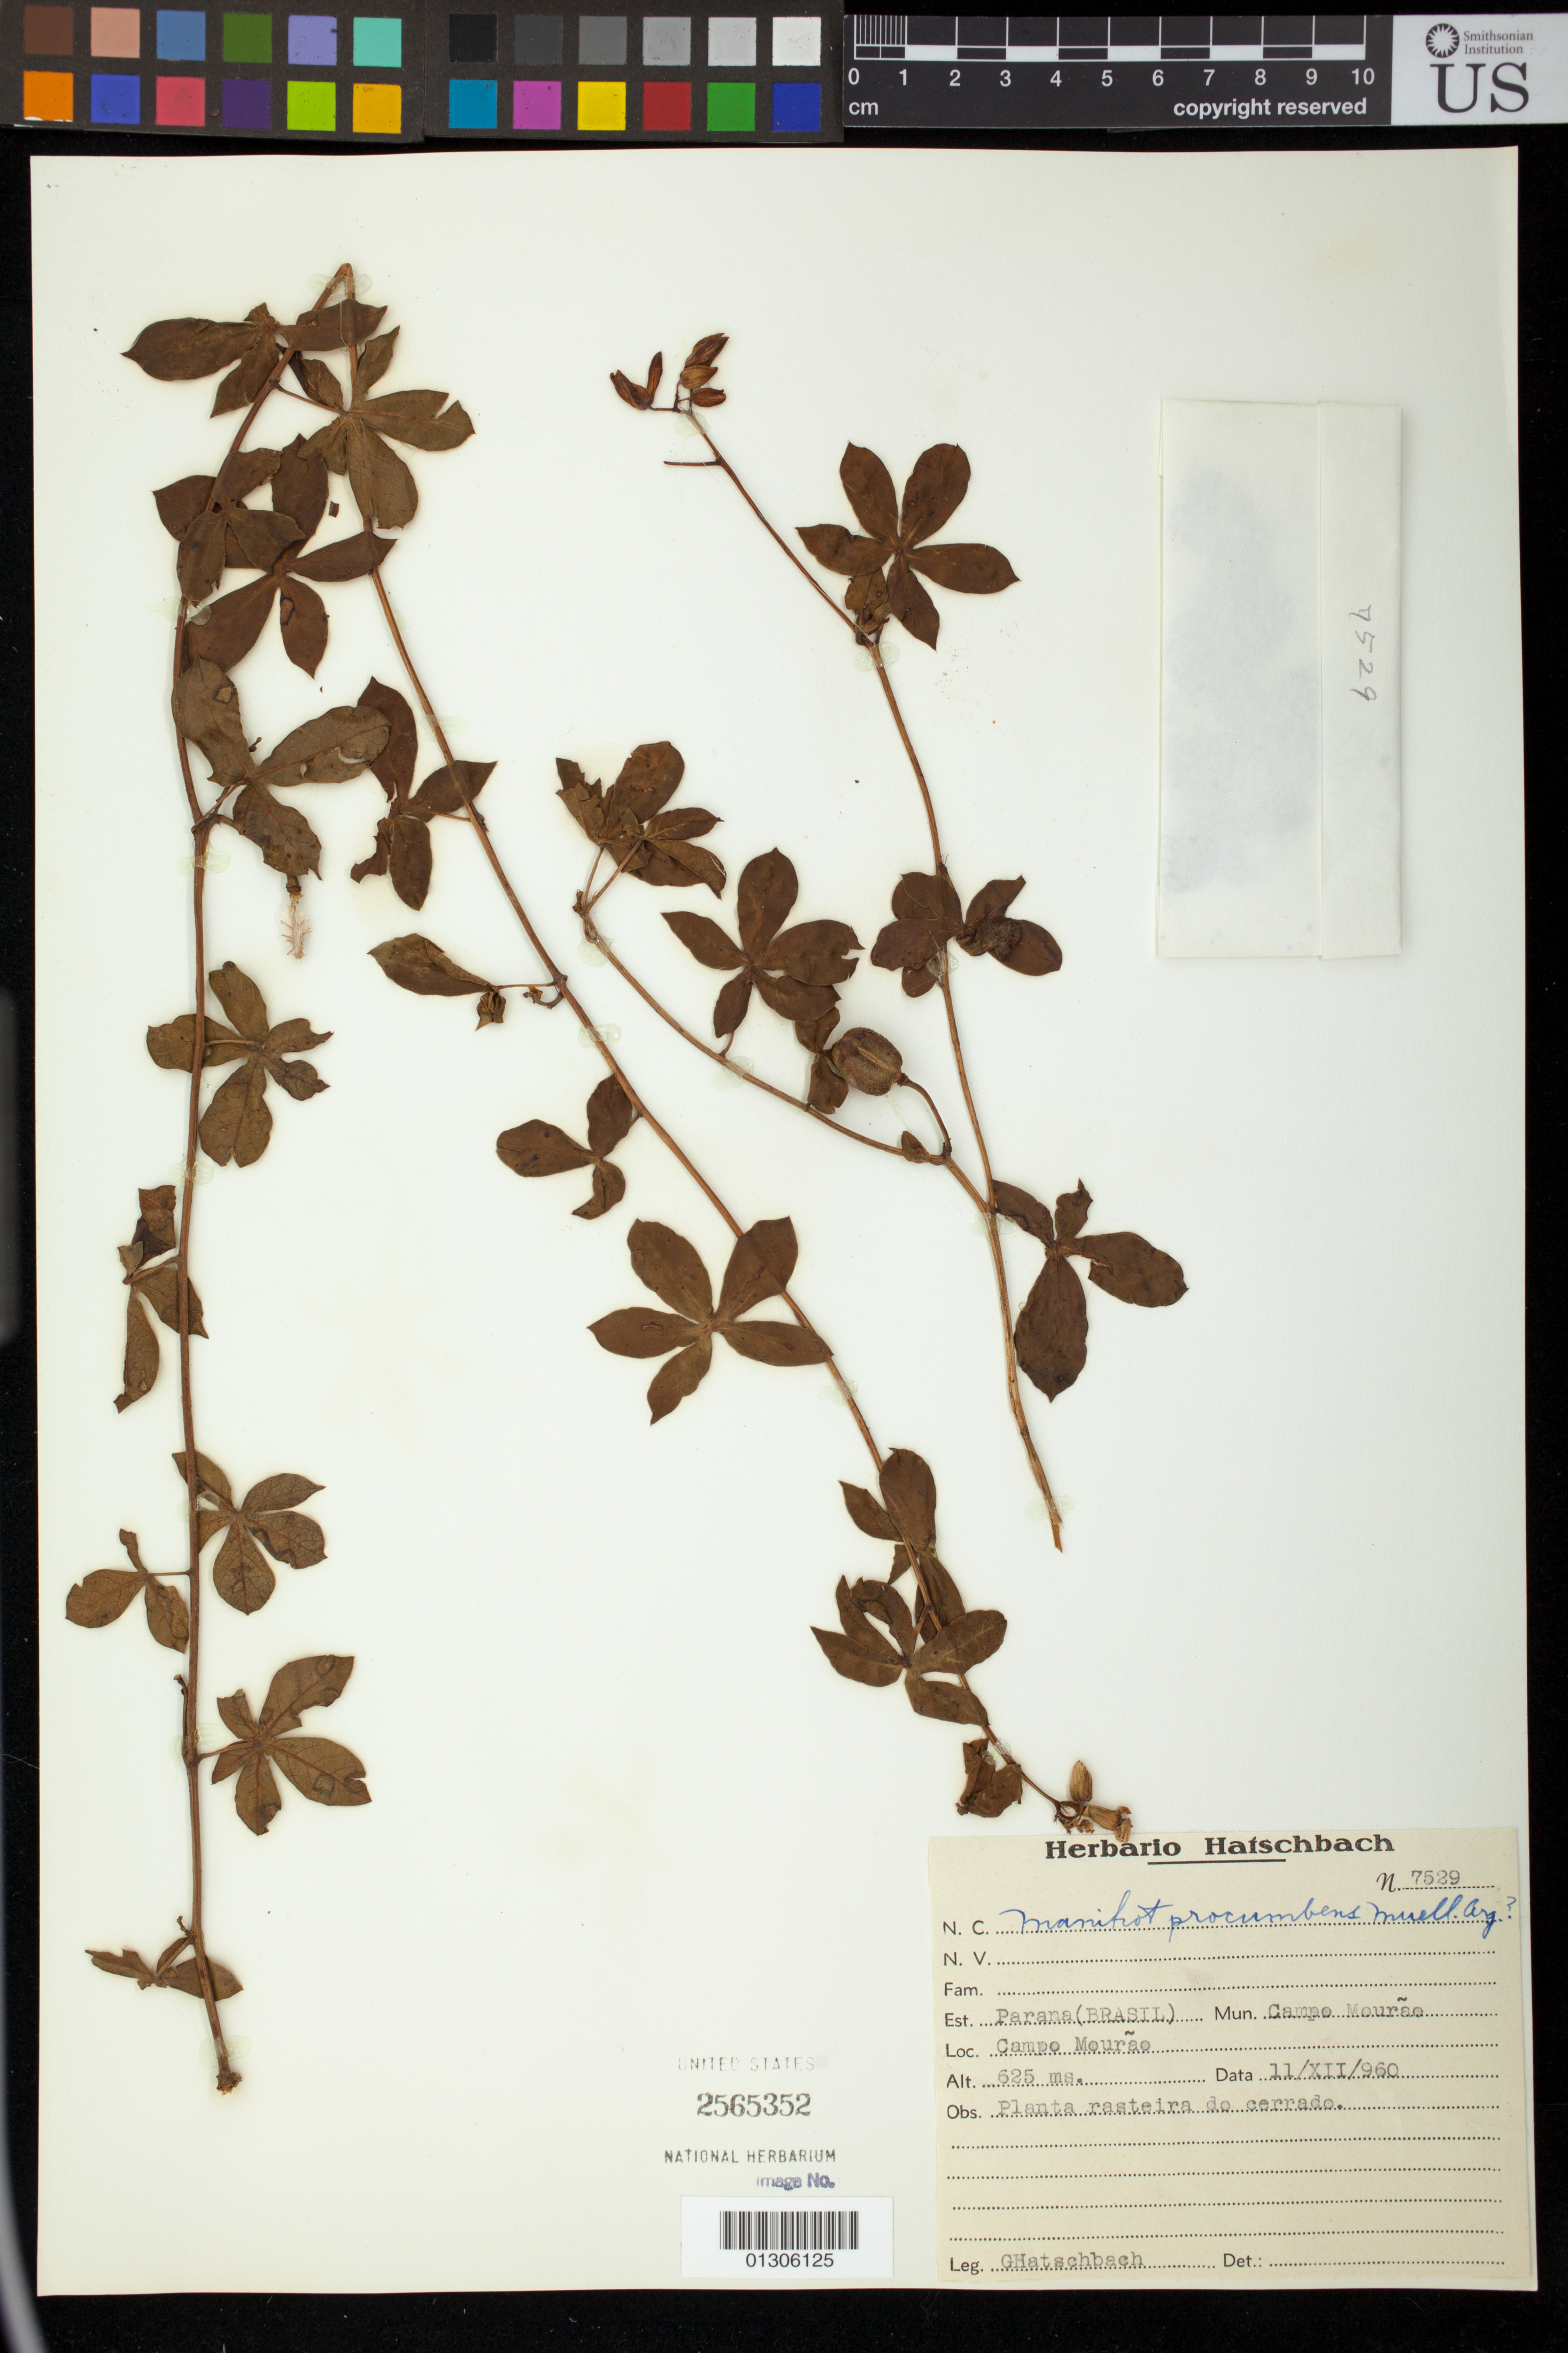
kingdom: Plantae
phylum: Tracheophyta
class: Magnoliopsida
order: Malpighiales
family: Euphorbiaceae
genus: Manihot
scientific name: Manihot procumbens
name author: Müll. Arg.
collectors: G. Hatschbach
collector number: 7529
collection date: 1960-11-12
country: Brazil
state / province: Paraná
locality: Campo Mourão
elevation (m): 625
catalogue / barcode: US 2565352